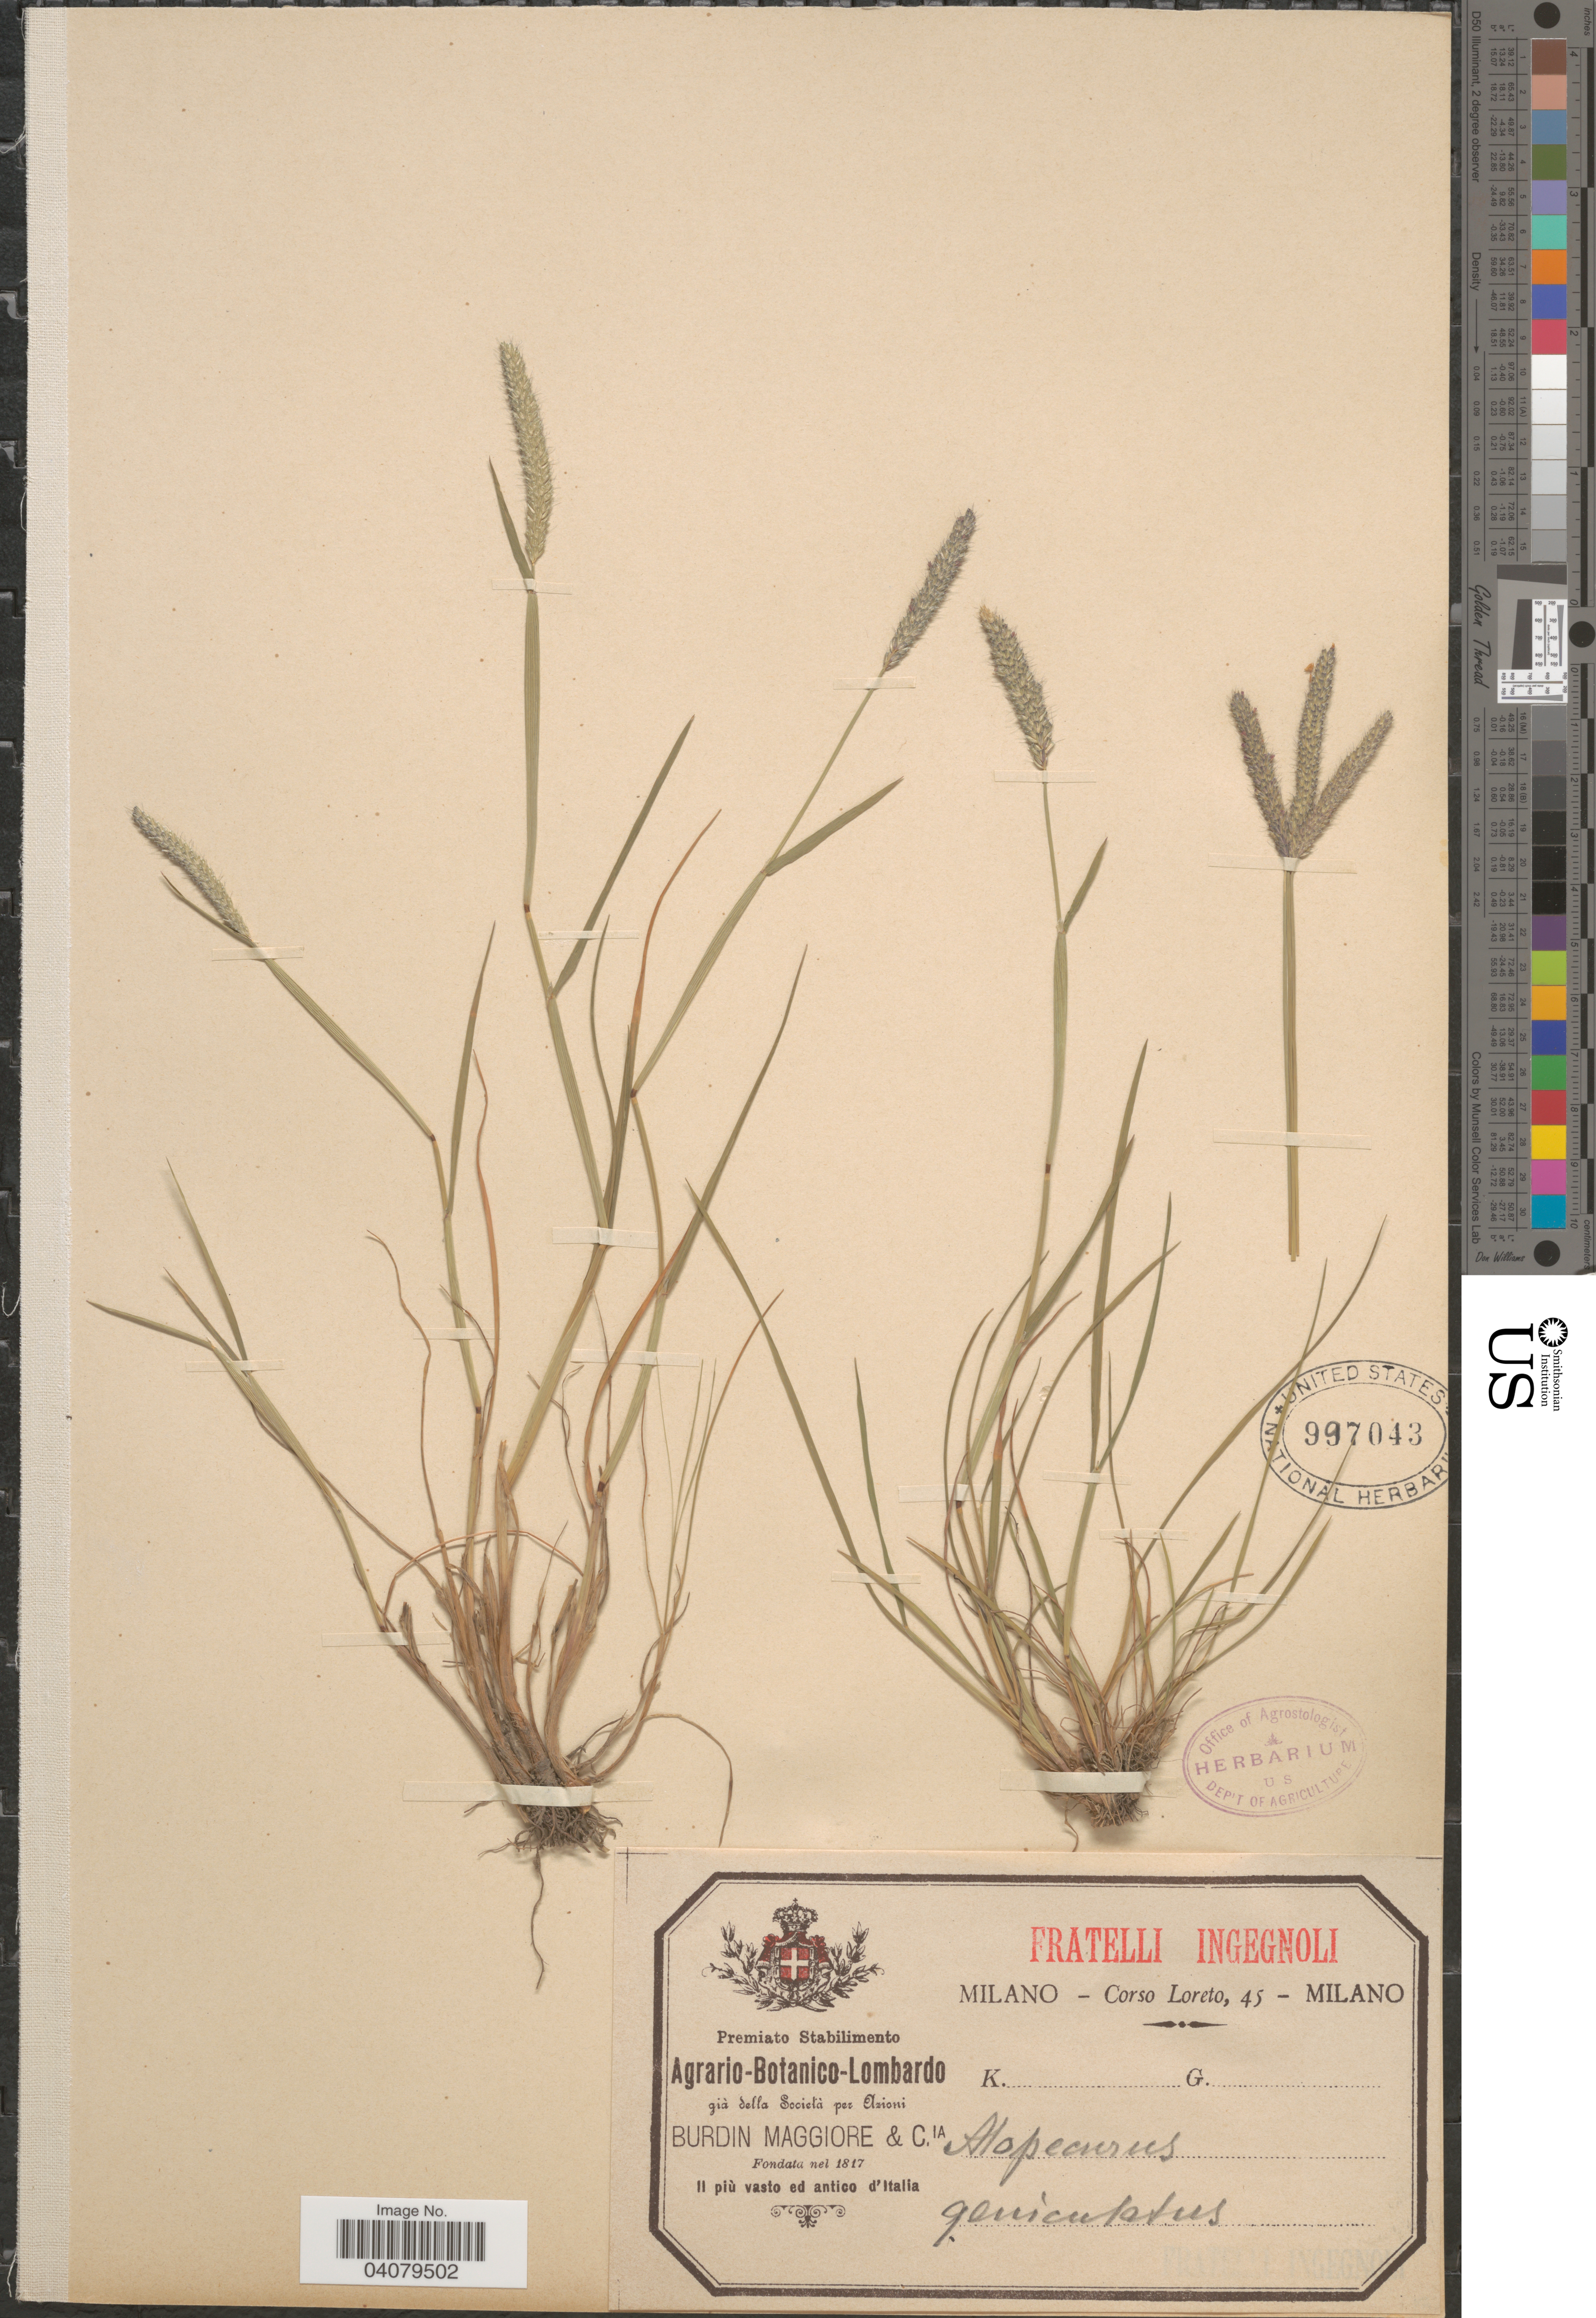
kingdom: Plantae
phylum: Tracheophyta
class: Liliopsida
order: Poales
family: Poaceae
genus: Alopecurus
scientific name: Alopecurus geniculatus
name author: L.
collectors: Loreto, C.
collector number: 45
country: Italy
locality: II più vasto ed antico d'Italia.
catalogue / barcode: US 997043